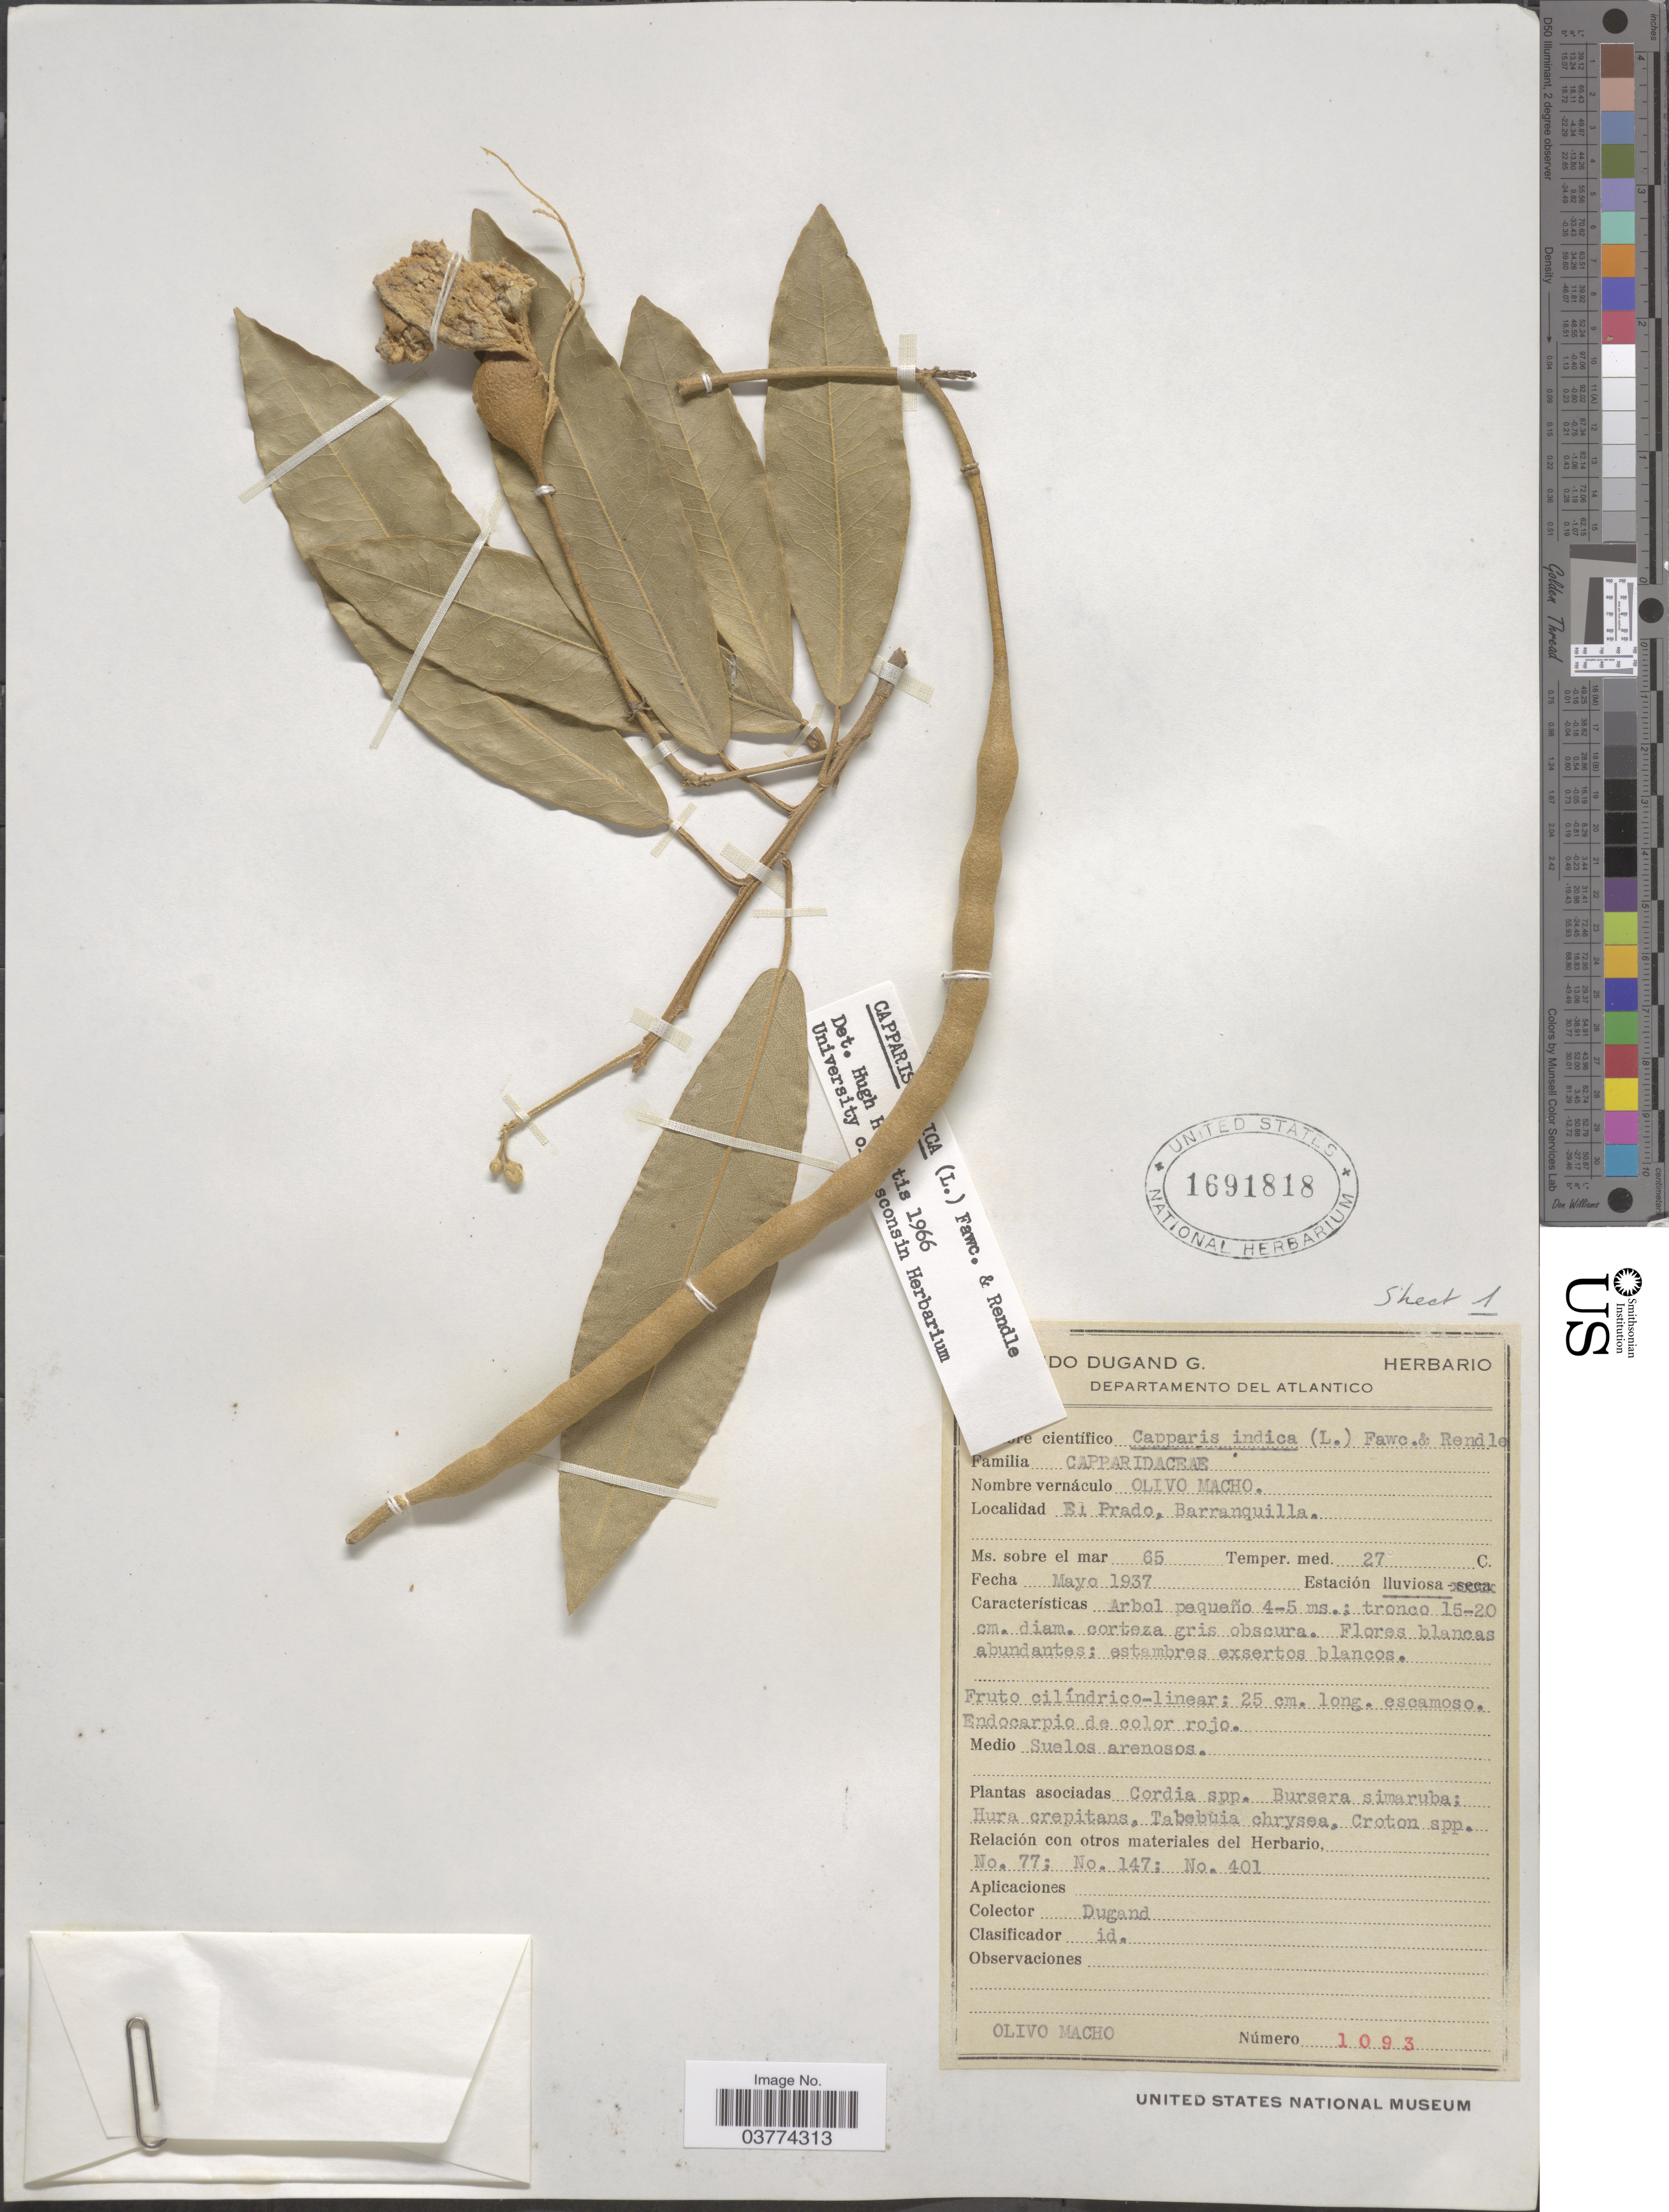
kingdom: Plantae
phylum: Tracheophyta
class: Magnoliopsida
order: Brassicales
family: Capparaceae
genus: Quadrella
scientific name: Quadrella indica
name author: (L.) Iltis & Cornejo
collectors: A. Dugand G.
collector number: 1093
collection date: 1937-05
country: Colombia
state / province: Atlántico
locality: El Prado, Barranquilla.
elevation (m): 65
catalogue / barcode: US 1691818